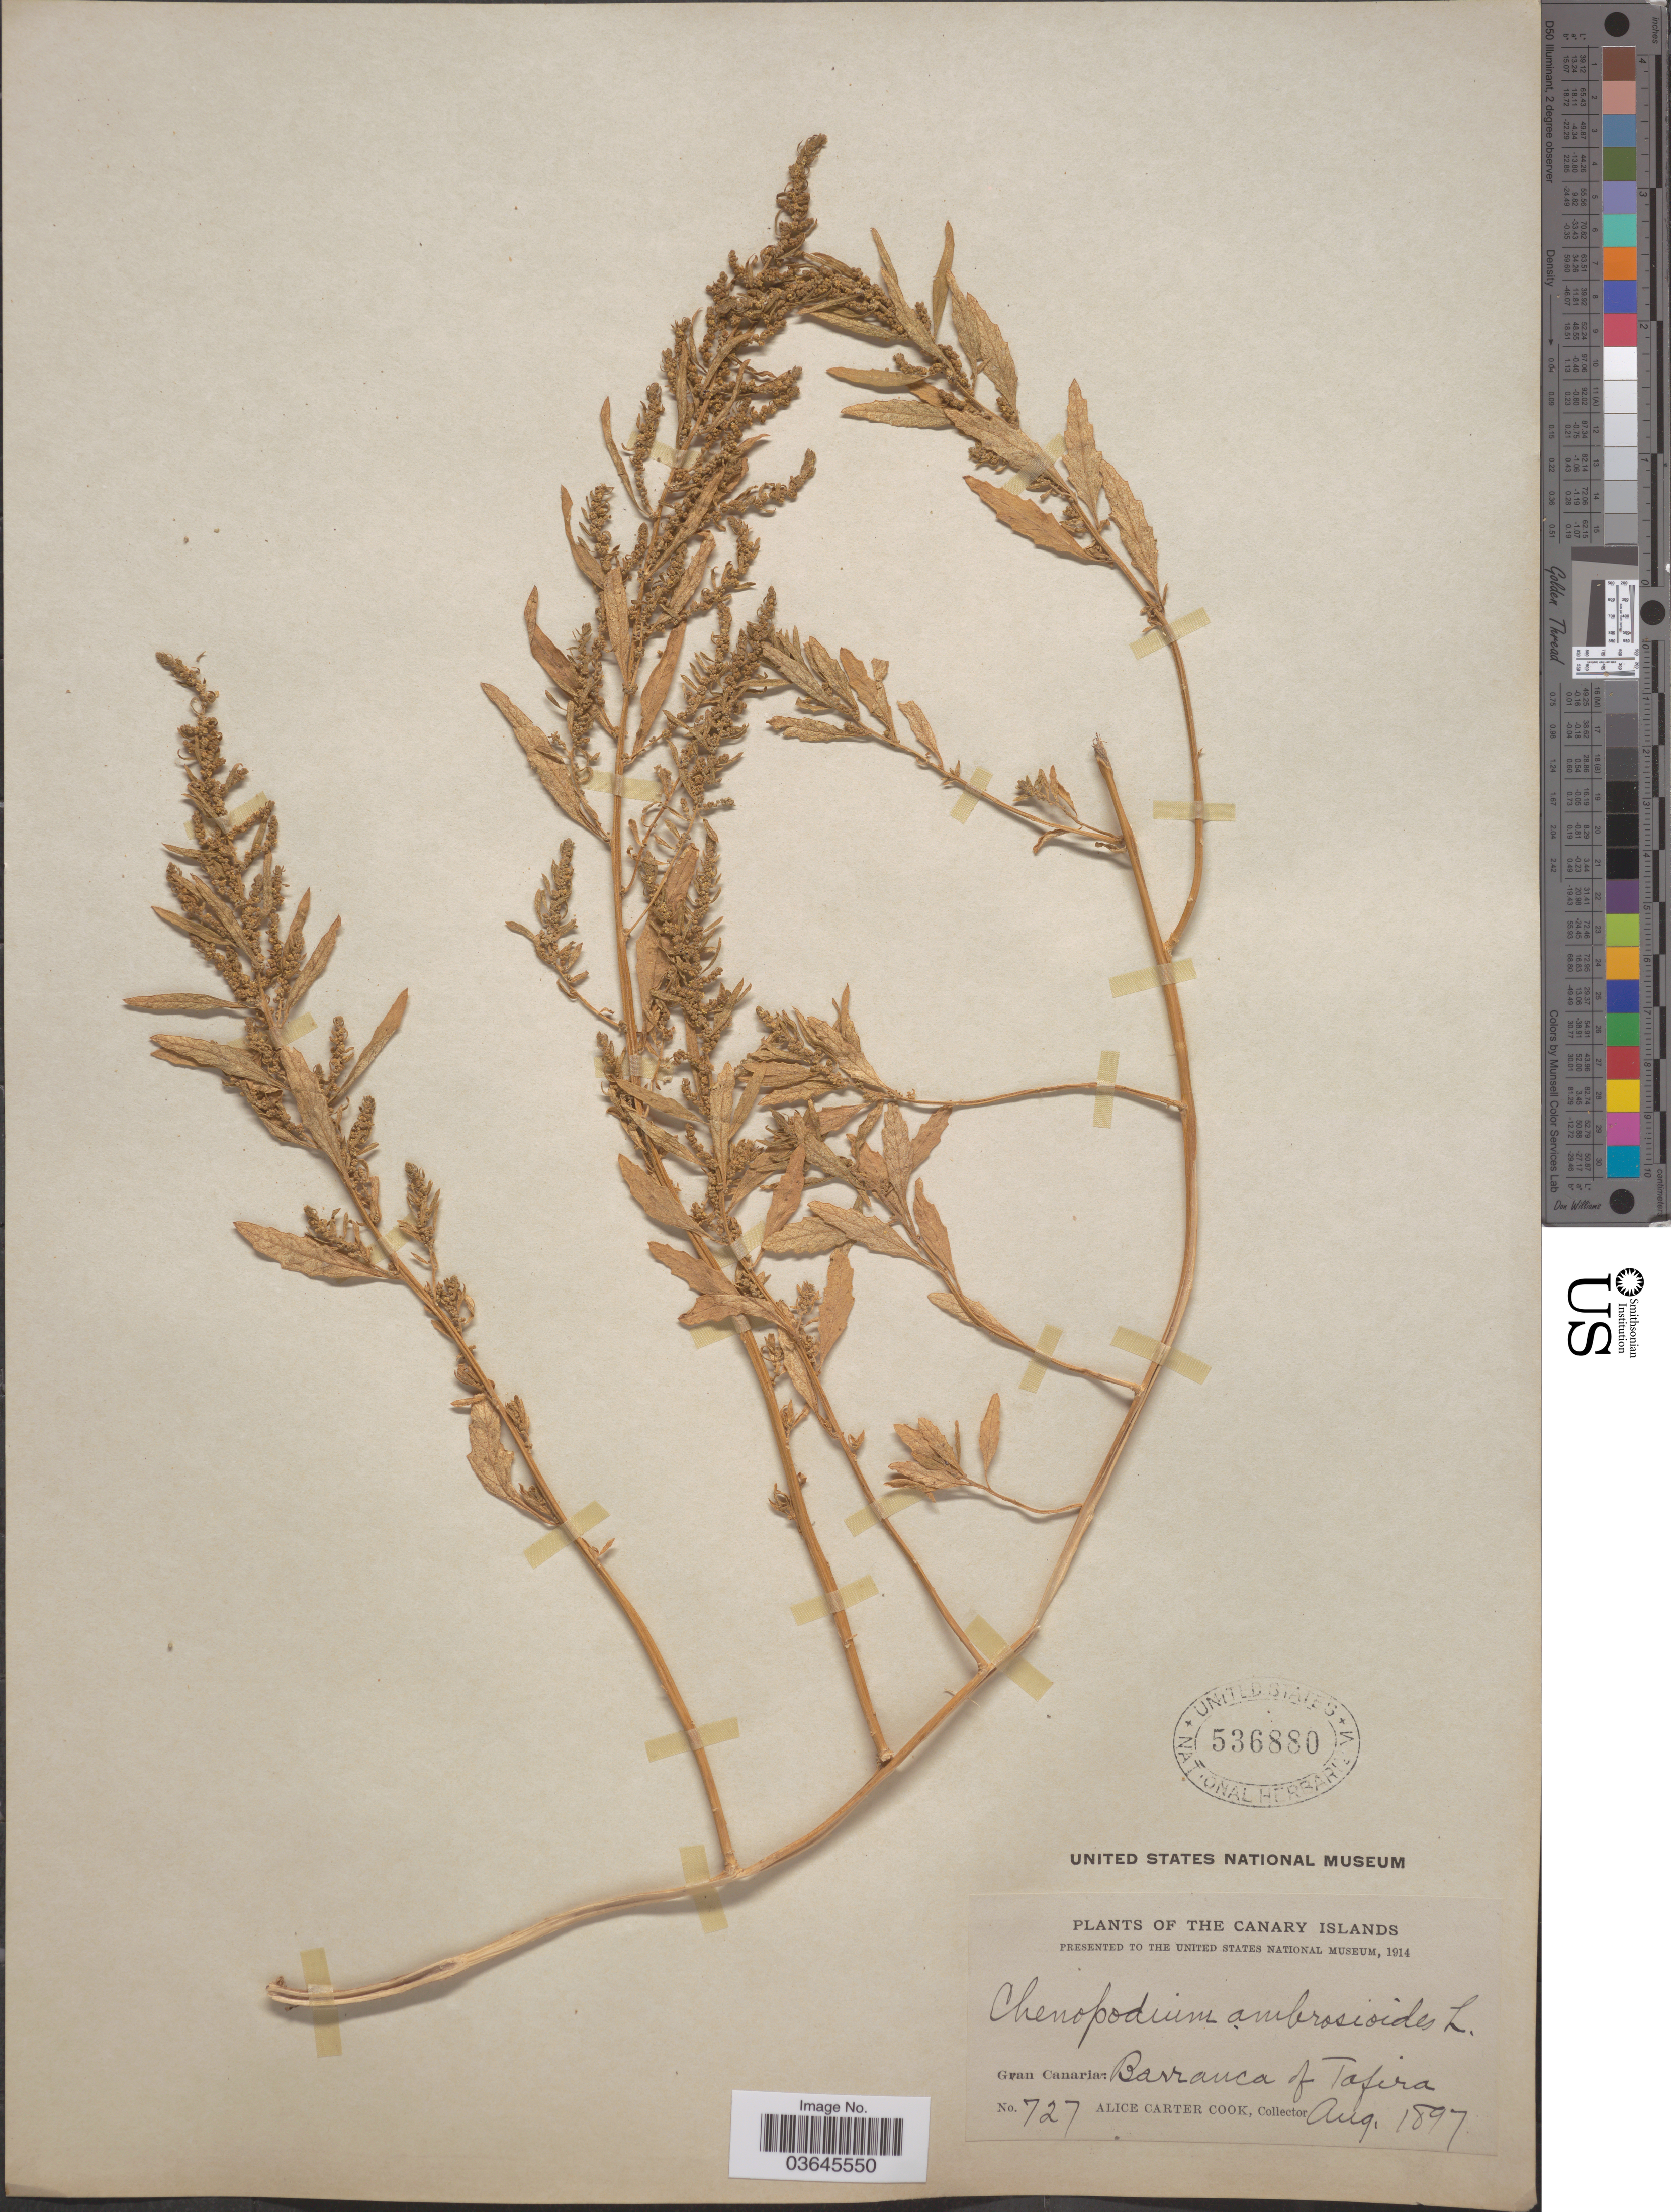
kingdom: Plantae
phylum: Tracheophyta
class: Magnoliopsida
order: Caryophyllales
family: Amaranthaceae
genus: Chenopodium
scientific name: Chenopodium ambrosioides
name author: L.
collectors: Alice C. Cook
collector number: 727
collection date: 1897-08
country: Spain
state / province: Canarias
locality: The Canary Islands. Gran Canaria: Barranca of Tafira.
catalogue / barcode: US 536880